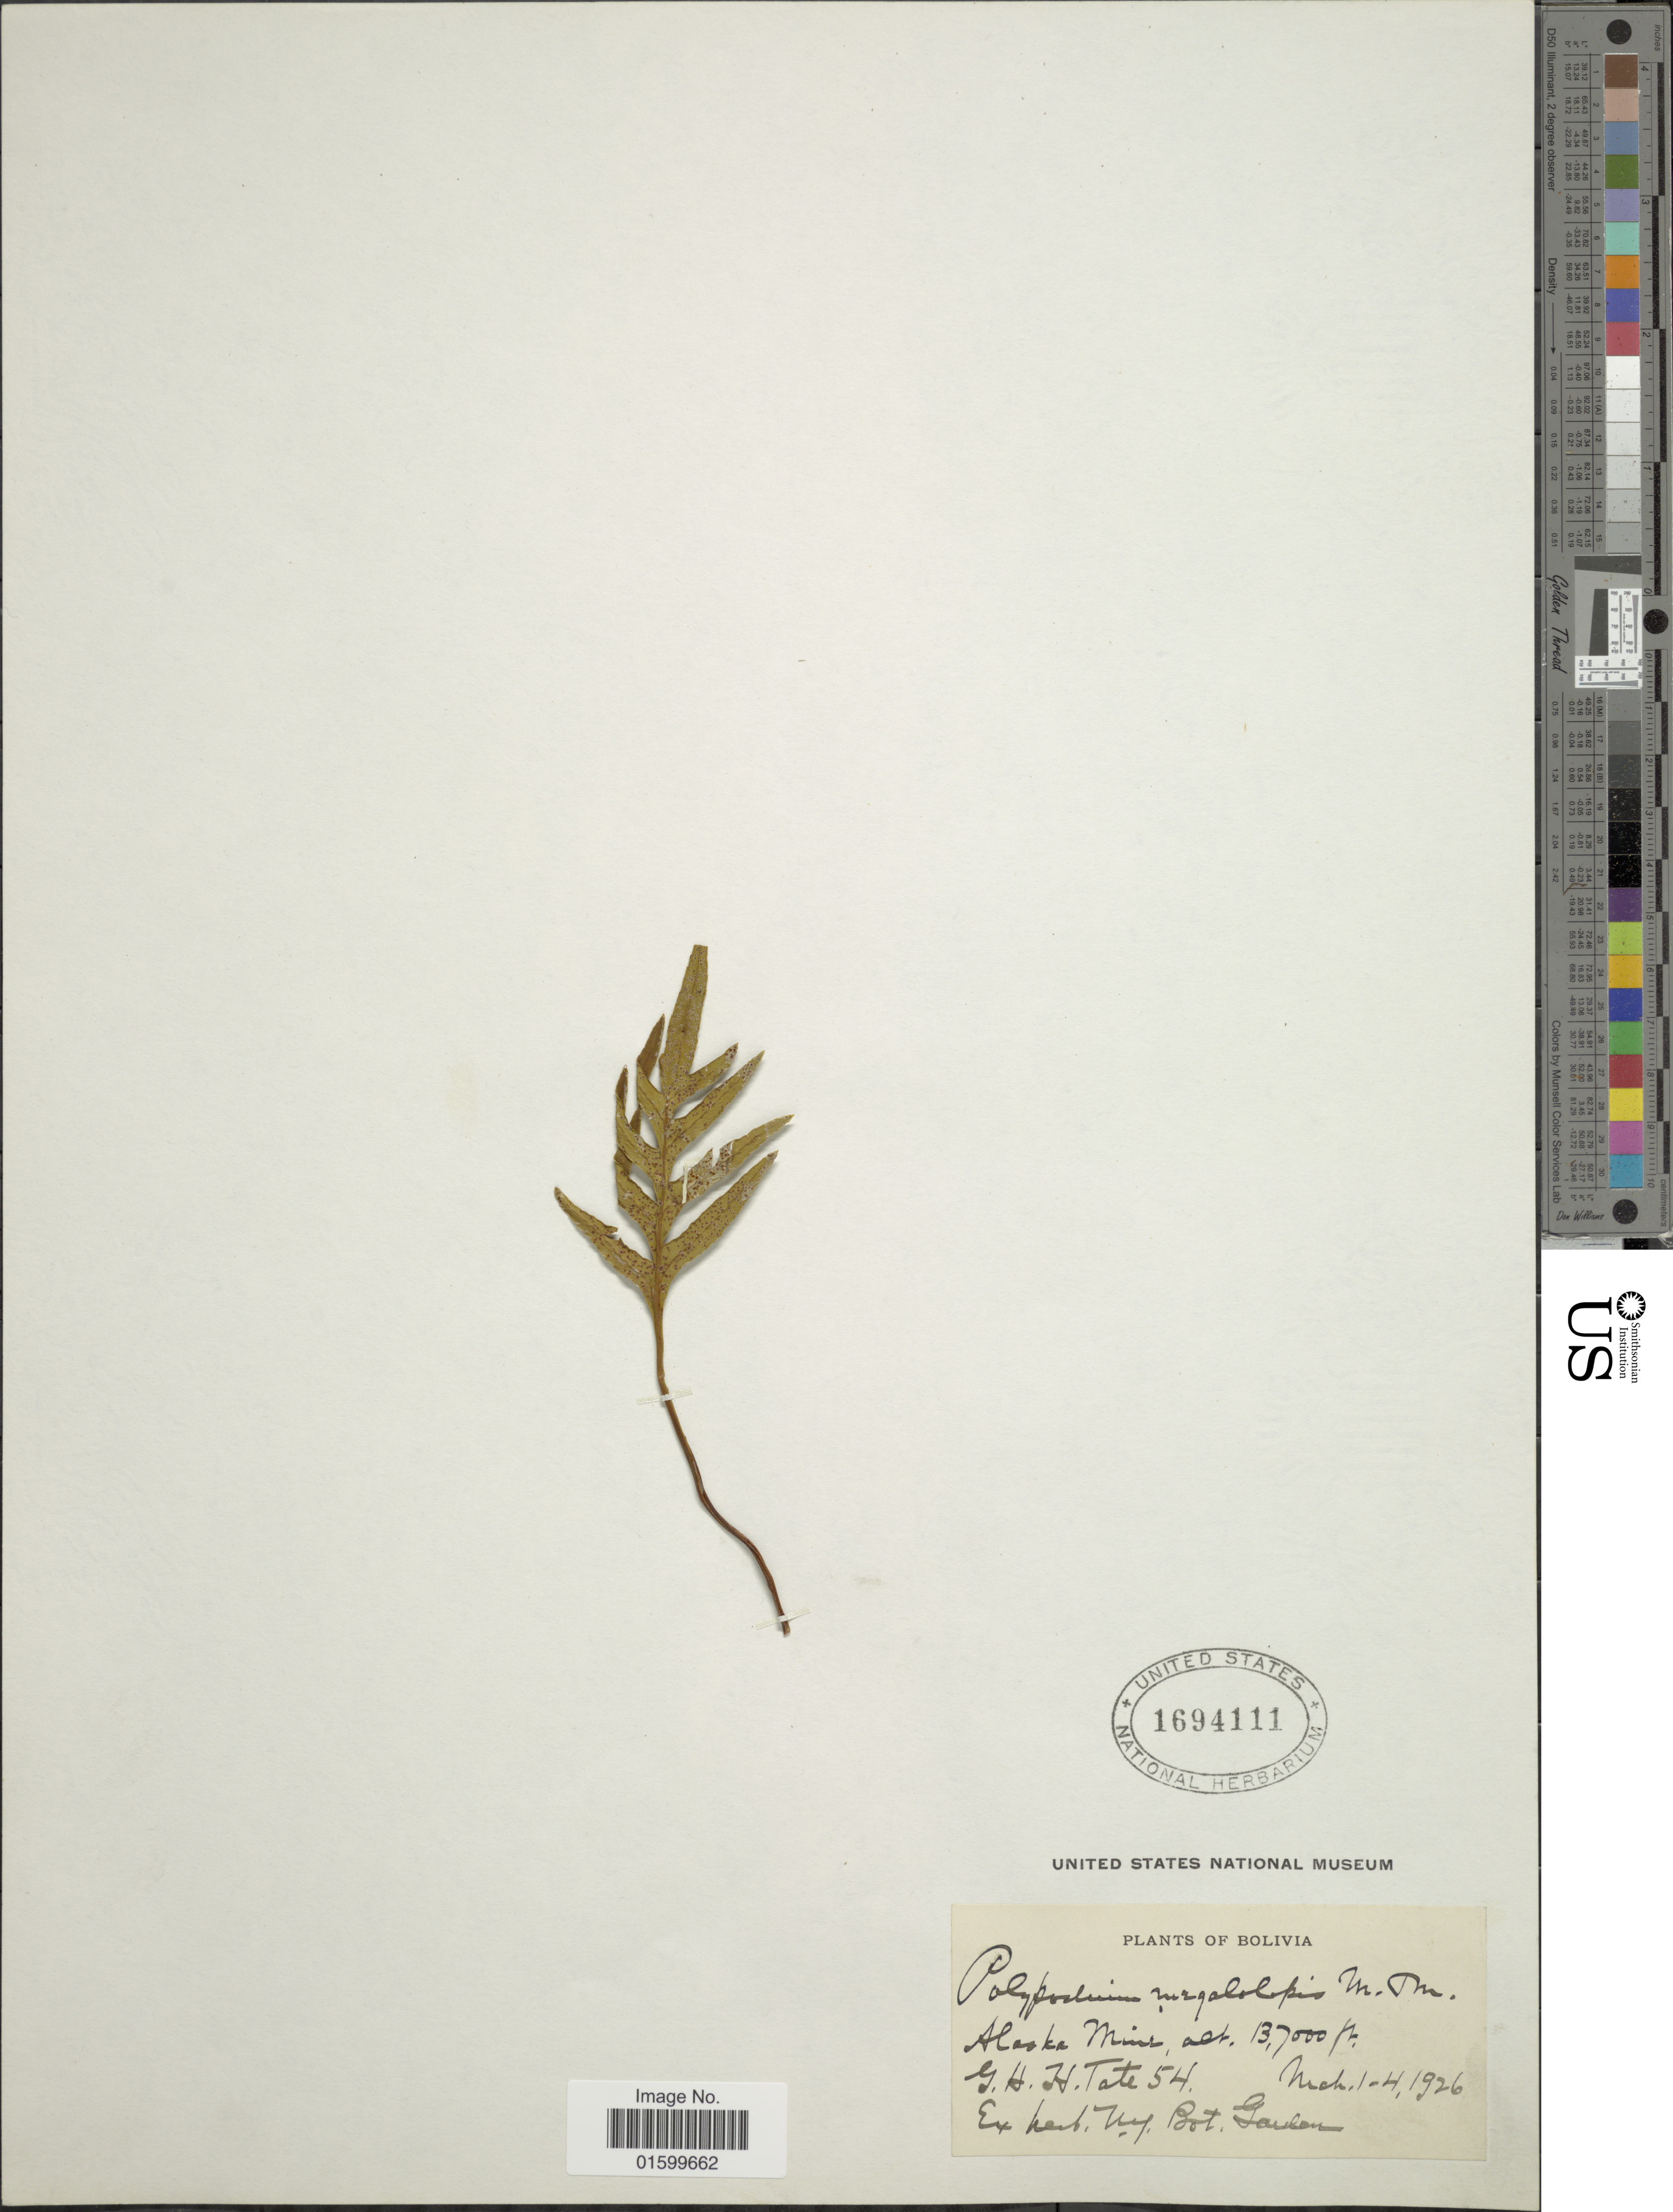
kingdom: Plantae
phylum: Tracheophyta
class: Polypodiopsida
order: Polypodiales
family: Polypodiaceae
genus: Pleopeltis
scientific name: Pleopeltis megalolepis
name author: (Maxon & C.V. Morton) A.R. Sm.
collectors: G. H. H.Tate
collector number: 54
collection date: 1926-03-01/1926-03-04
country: Bolivia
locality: Alaska Mine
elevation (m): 41758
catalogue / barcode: US 1694111